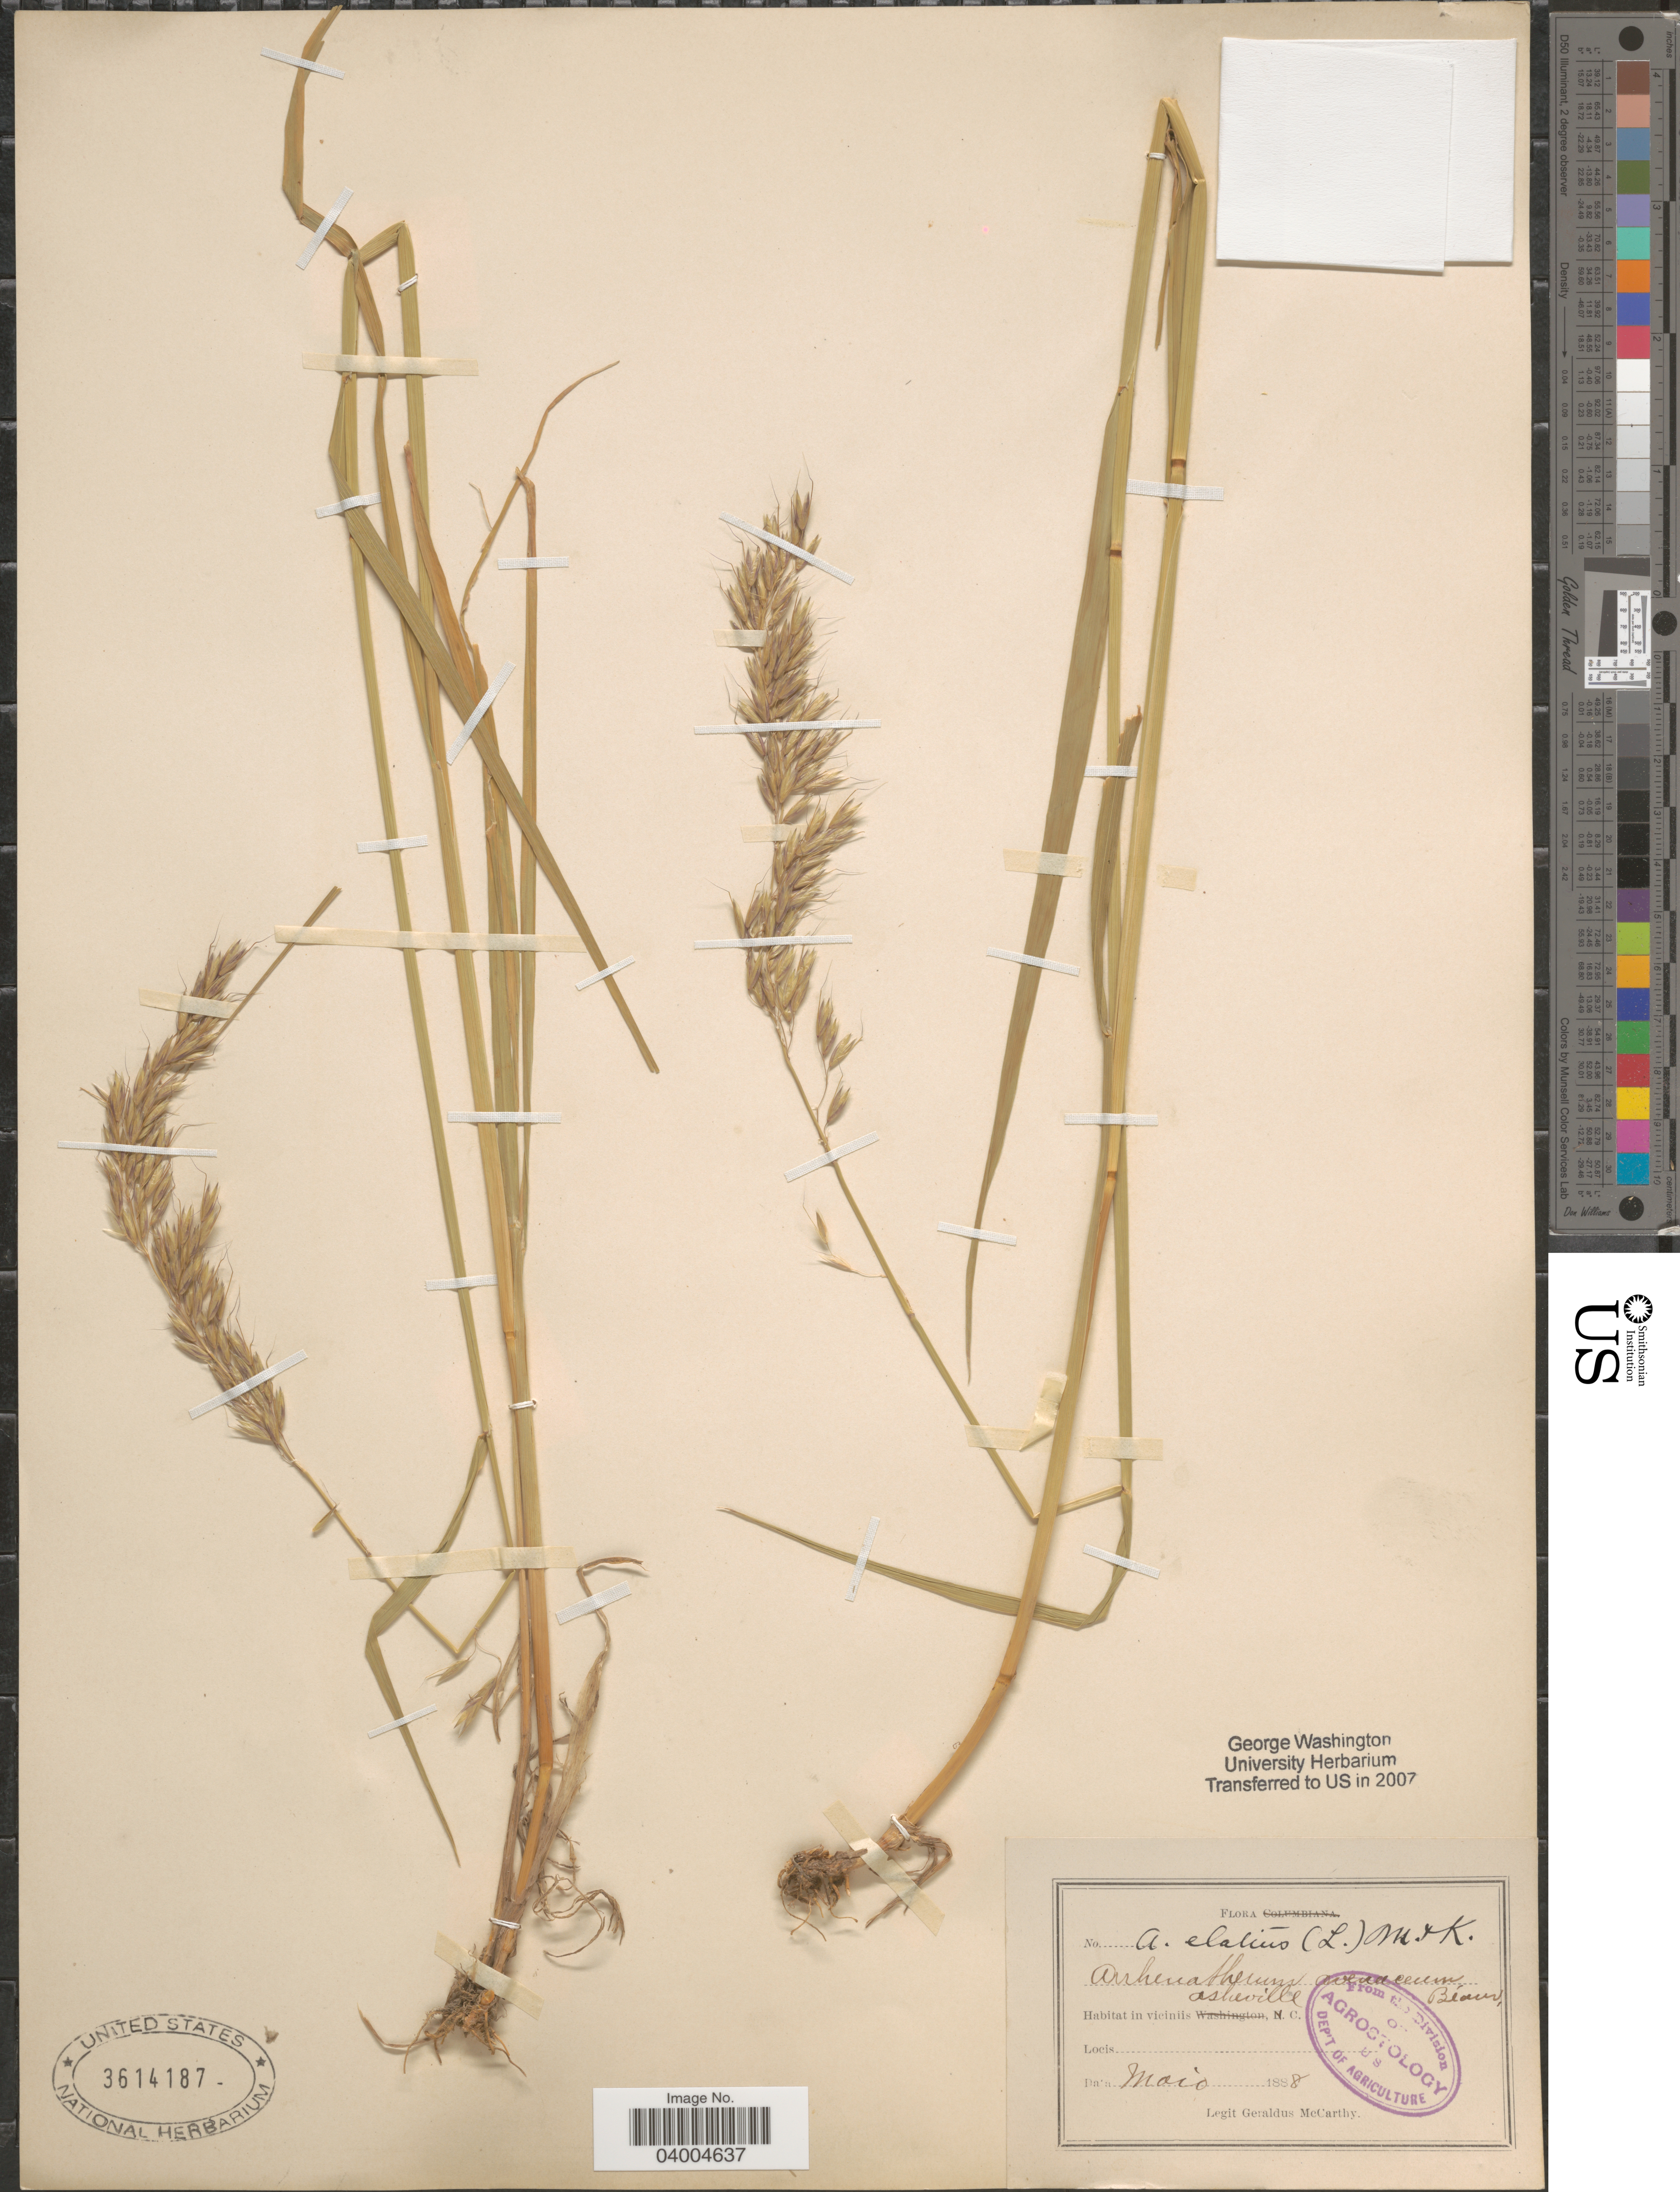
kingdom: Plantae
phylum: Tracheophyta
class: Liliopsida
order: Poales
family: Poaceae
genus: Arrhenatherum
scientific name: Arrhenatherum elatius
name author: (L.) J. Presl & C. Presl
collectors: M. McCarthy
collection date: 1888-05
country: United States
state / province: North Carolina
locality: In viciniis Asheville.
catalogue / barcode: US 3614187